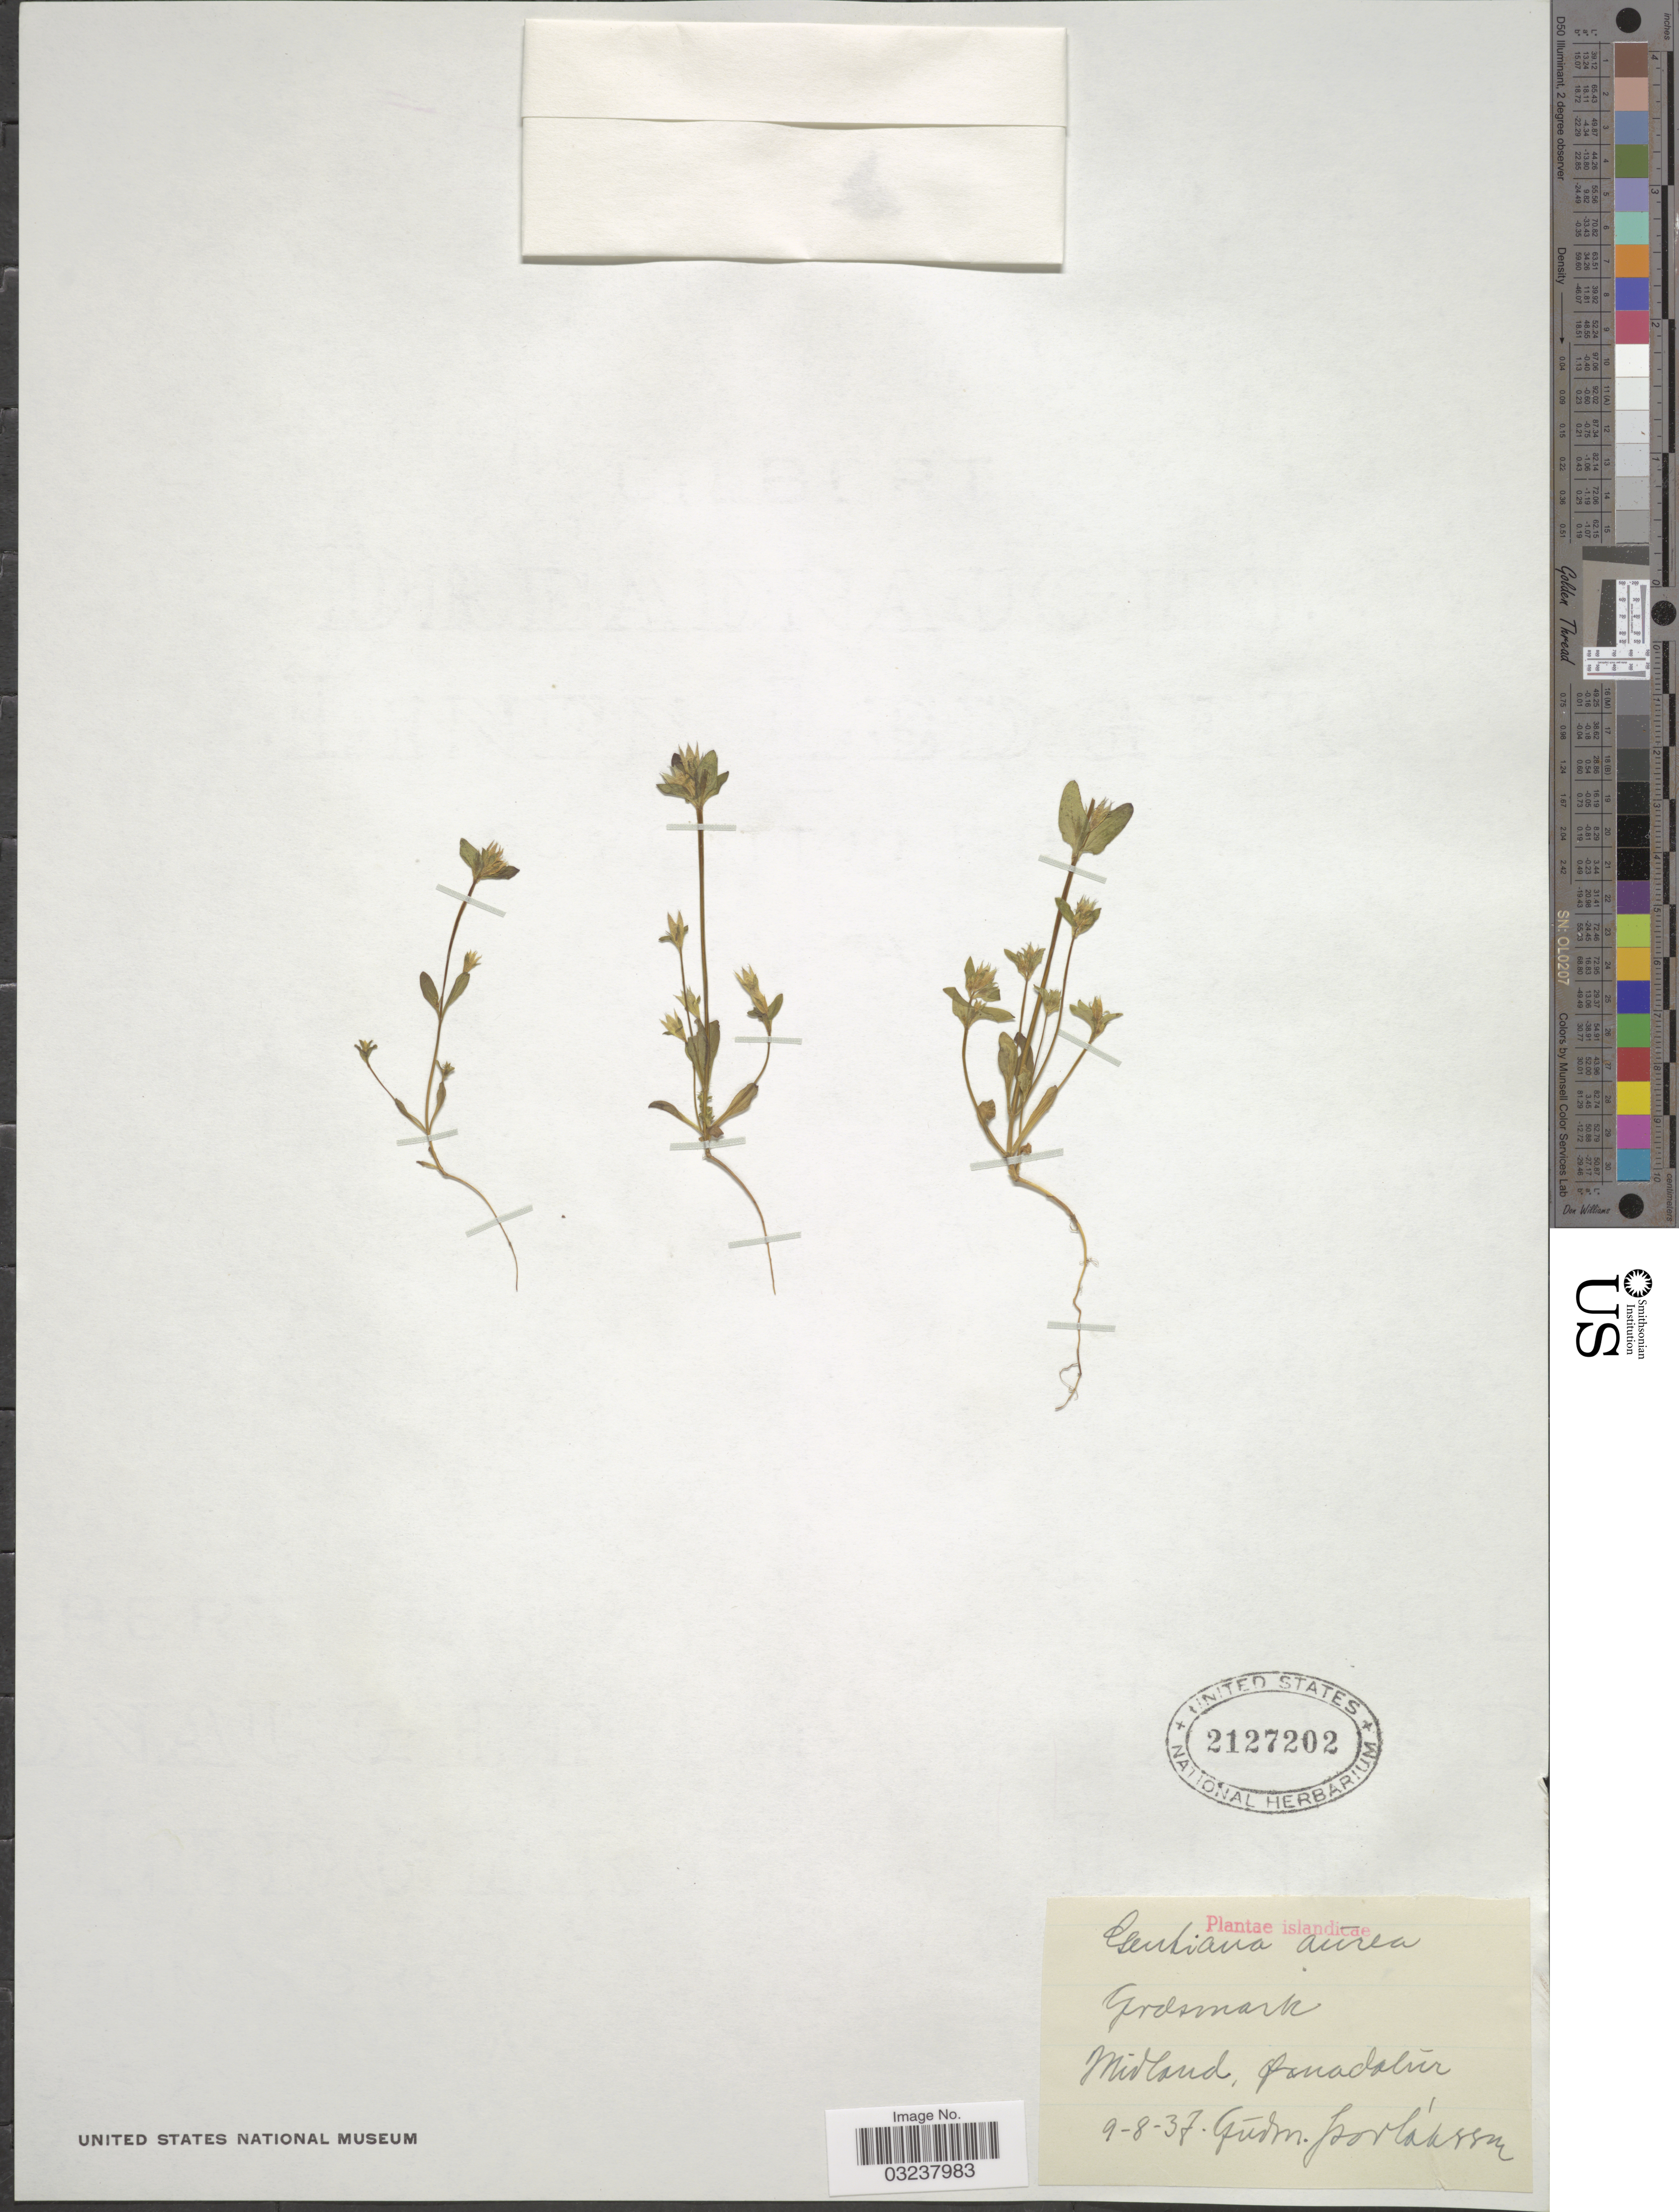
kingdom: Plantae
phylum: Tracheophyta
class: Magnoliopsida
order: Gentianales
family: Gentianaceae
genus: Gentianella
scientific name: Gentianella aurea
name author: (L.) Harry Sm.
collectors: G. Porlaksson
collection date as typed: Transcribed d/m/y: 9/8/37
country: Iceland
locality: Islandicae. Midland, Oxnadalur.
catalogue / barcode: US 2127202